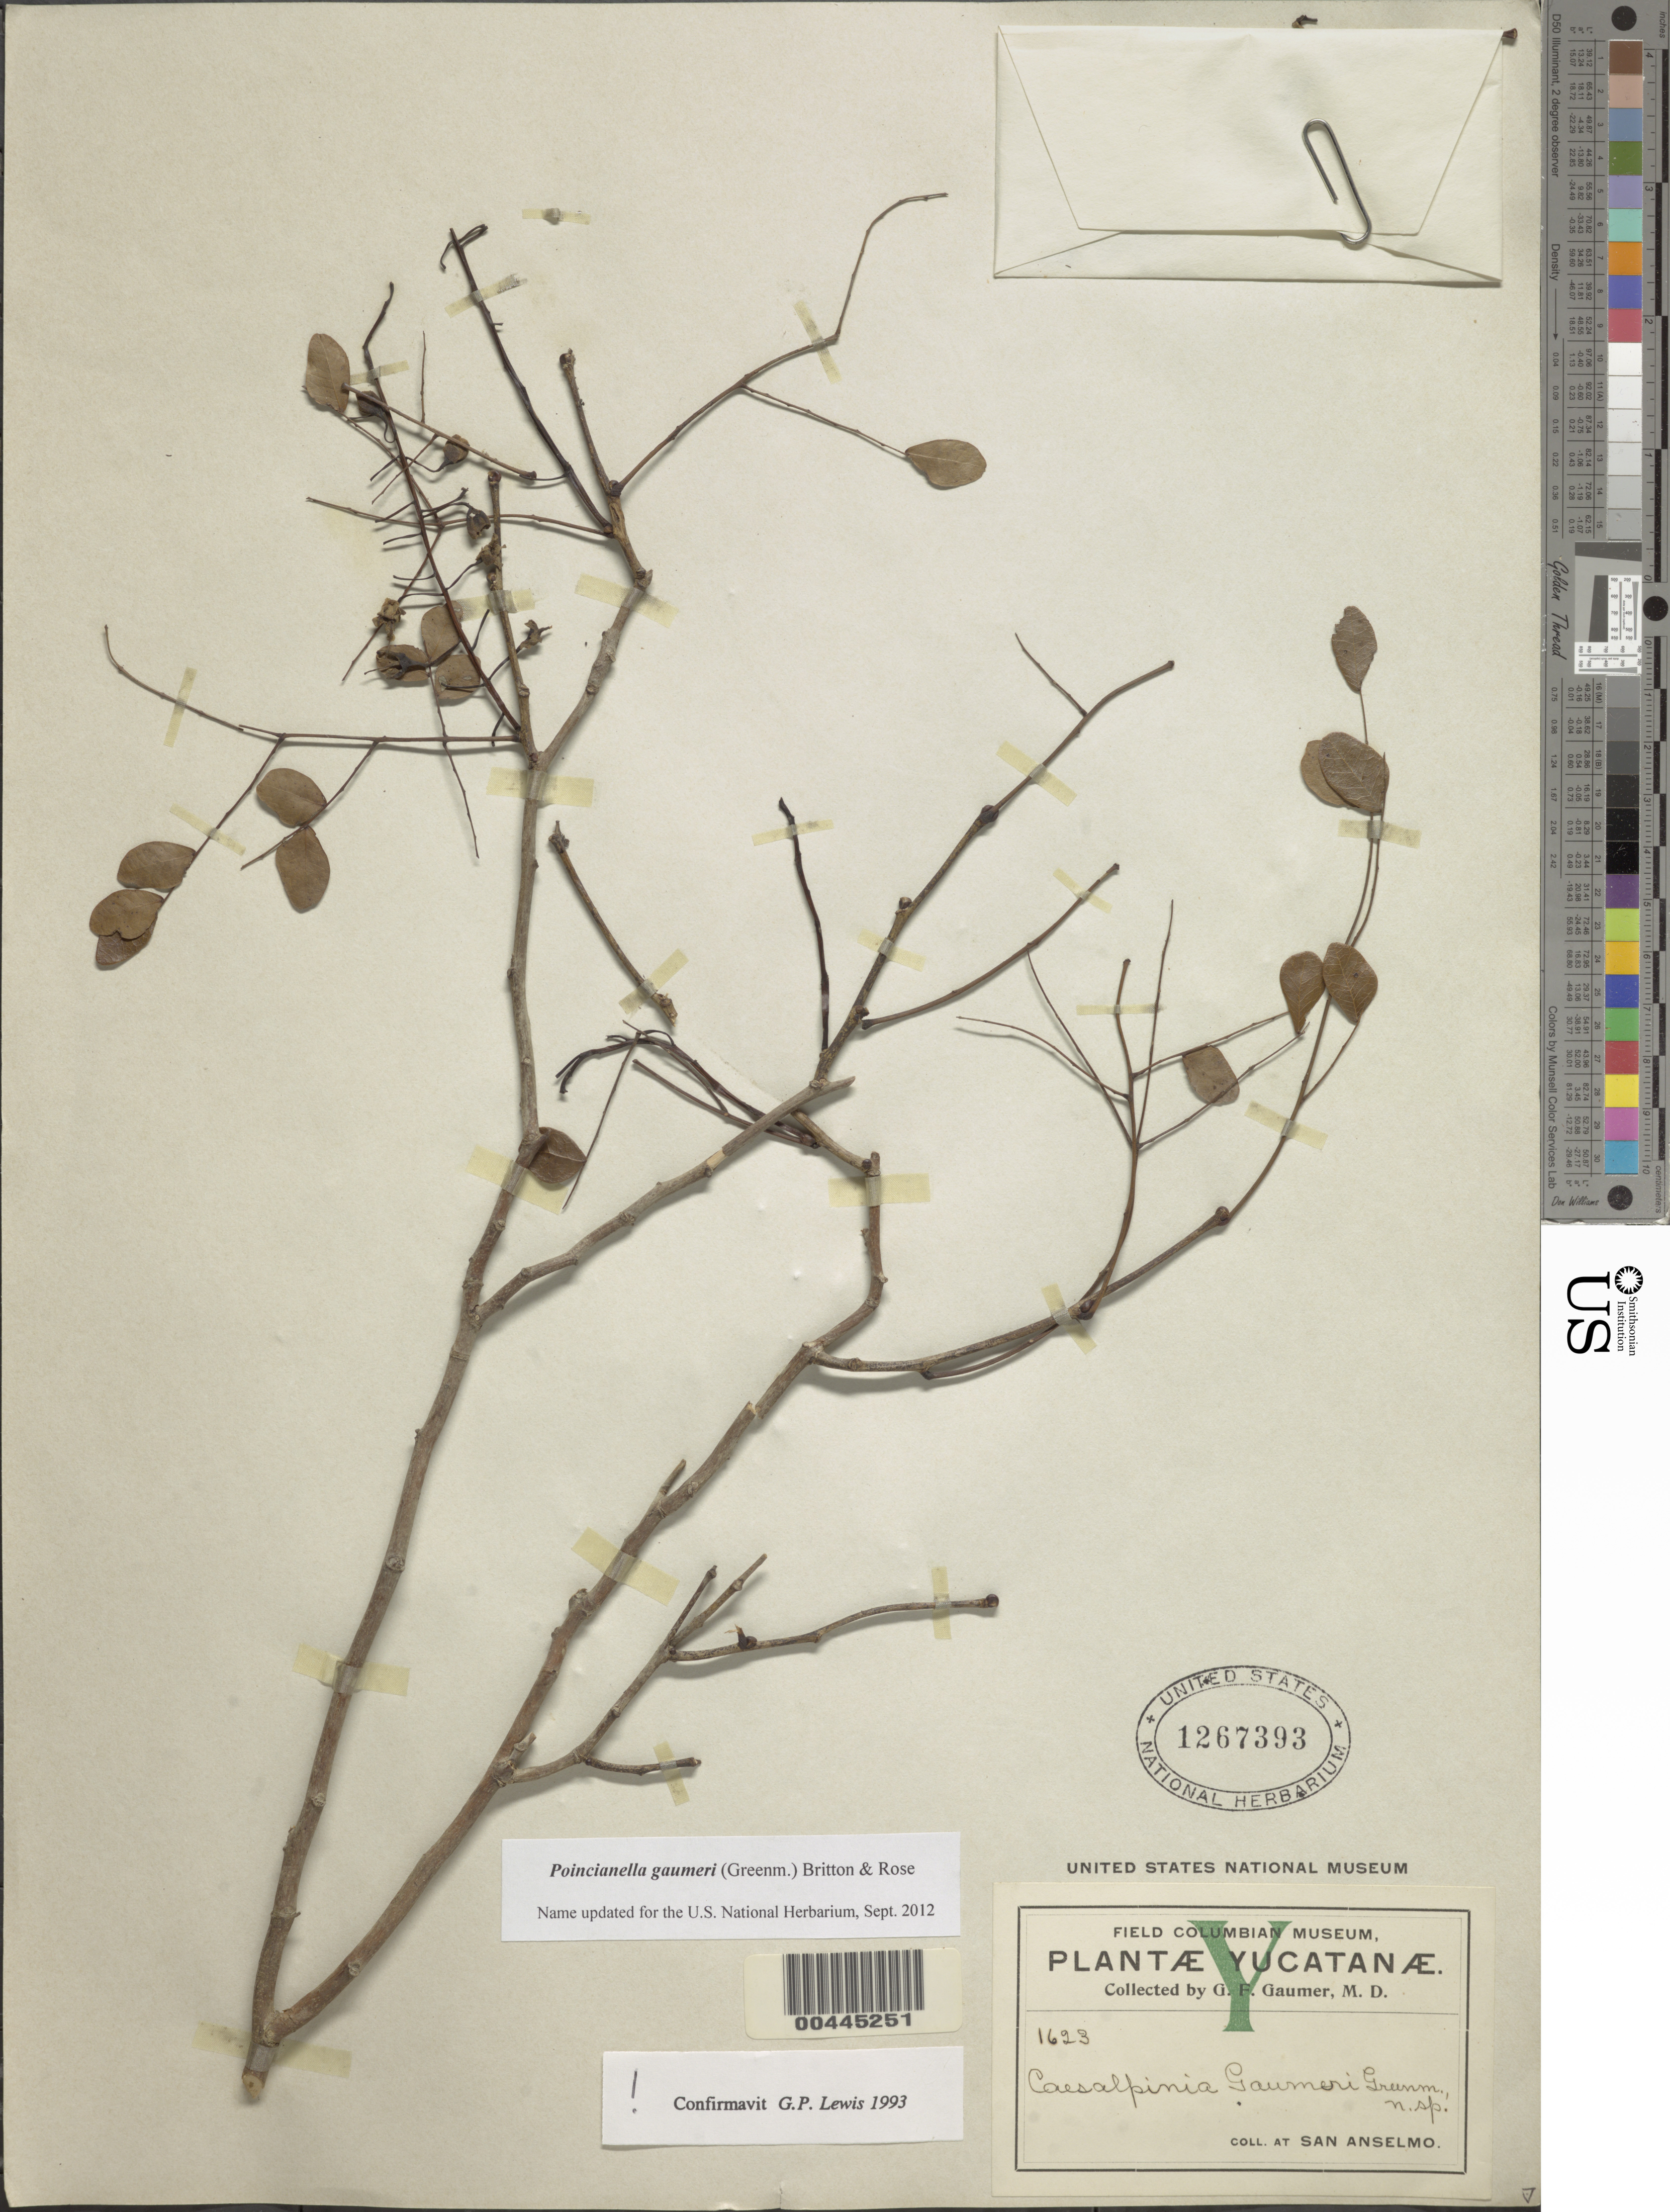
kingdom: Plantae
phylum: Tracheophyta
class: Magnoliopsida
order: Fabales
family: Fabaceae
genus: Cenostigma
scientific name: Cenostigma gaumeri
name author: (Greenm.) Gagnon & G.P. Lewis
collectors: G. F. Gaumer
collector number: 1623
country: Mexico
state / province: Yucatán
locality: San anselmo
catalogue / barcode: US 1267393